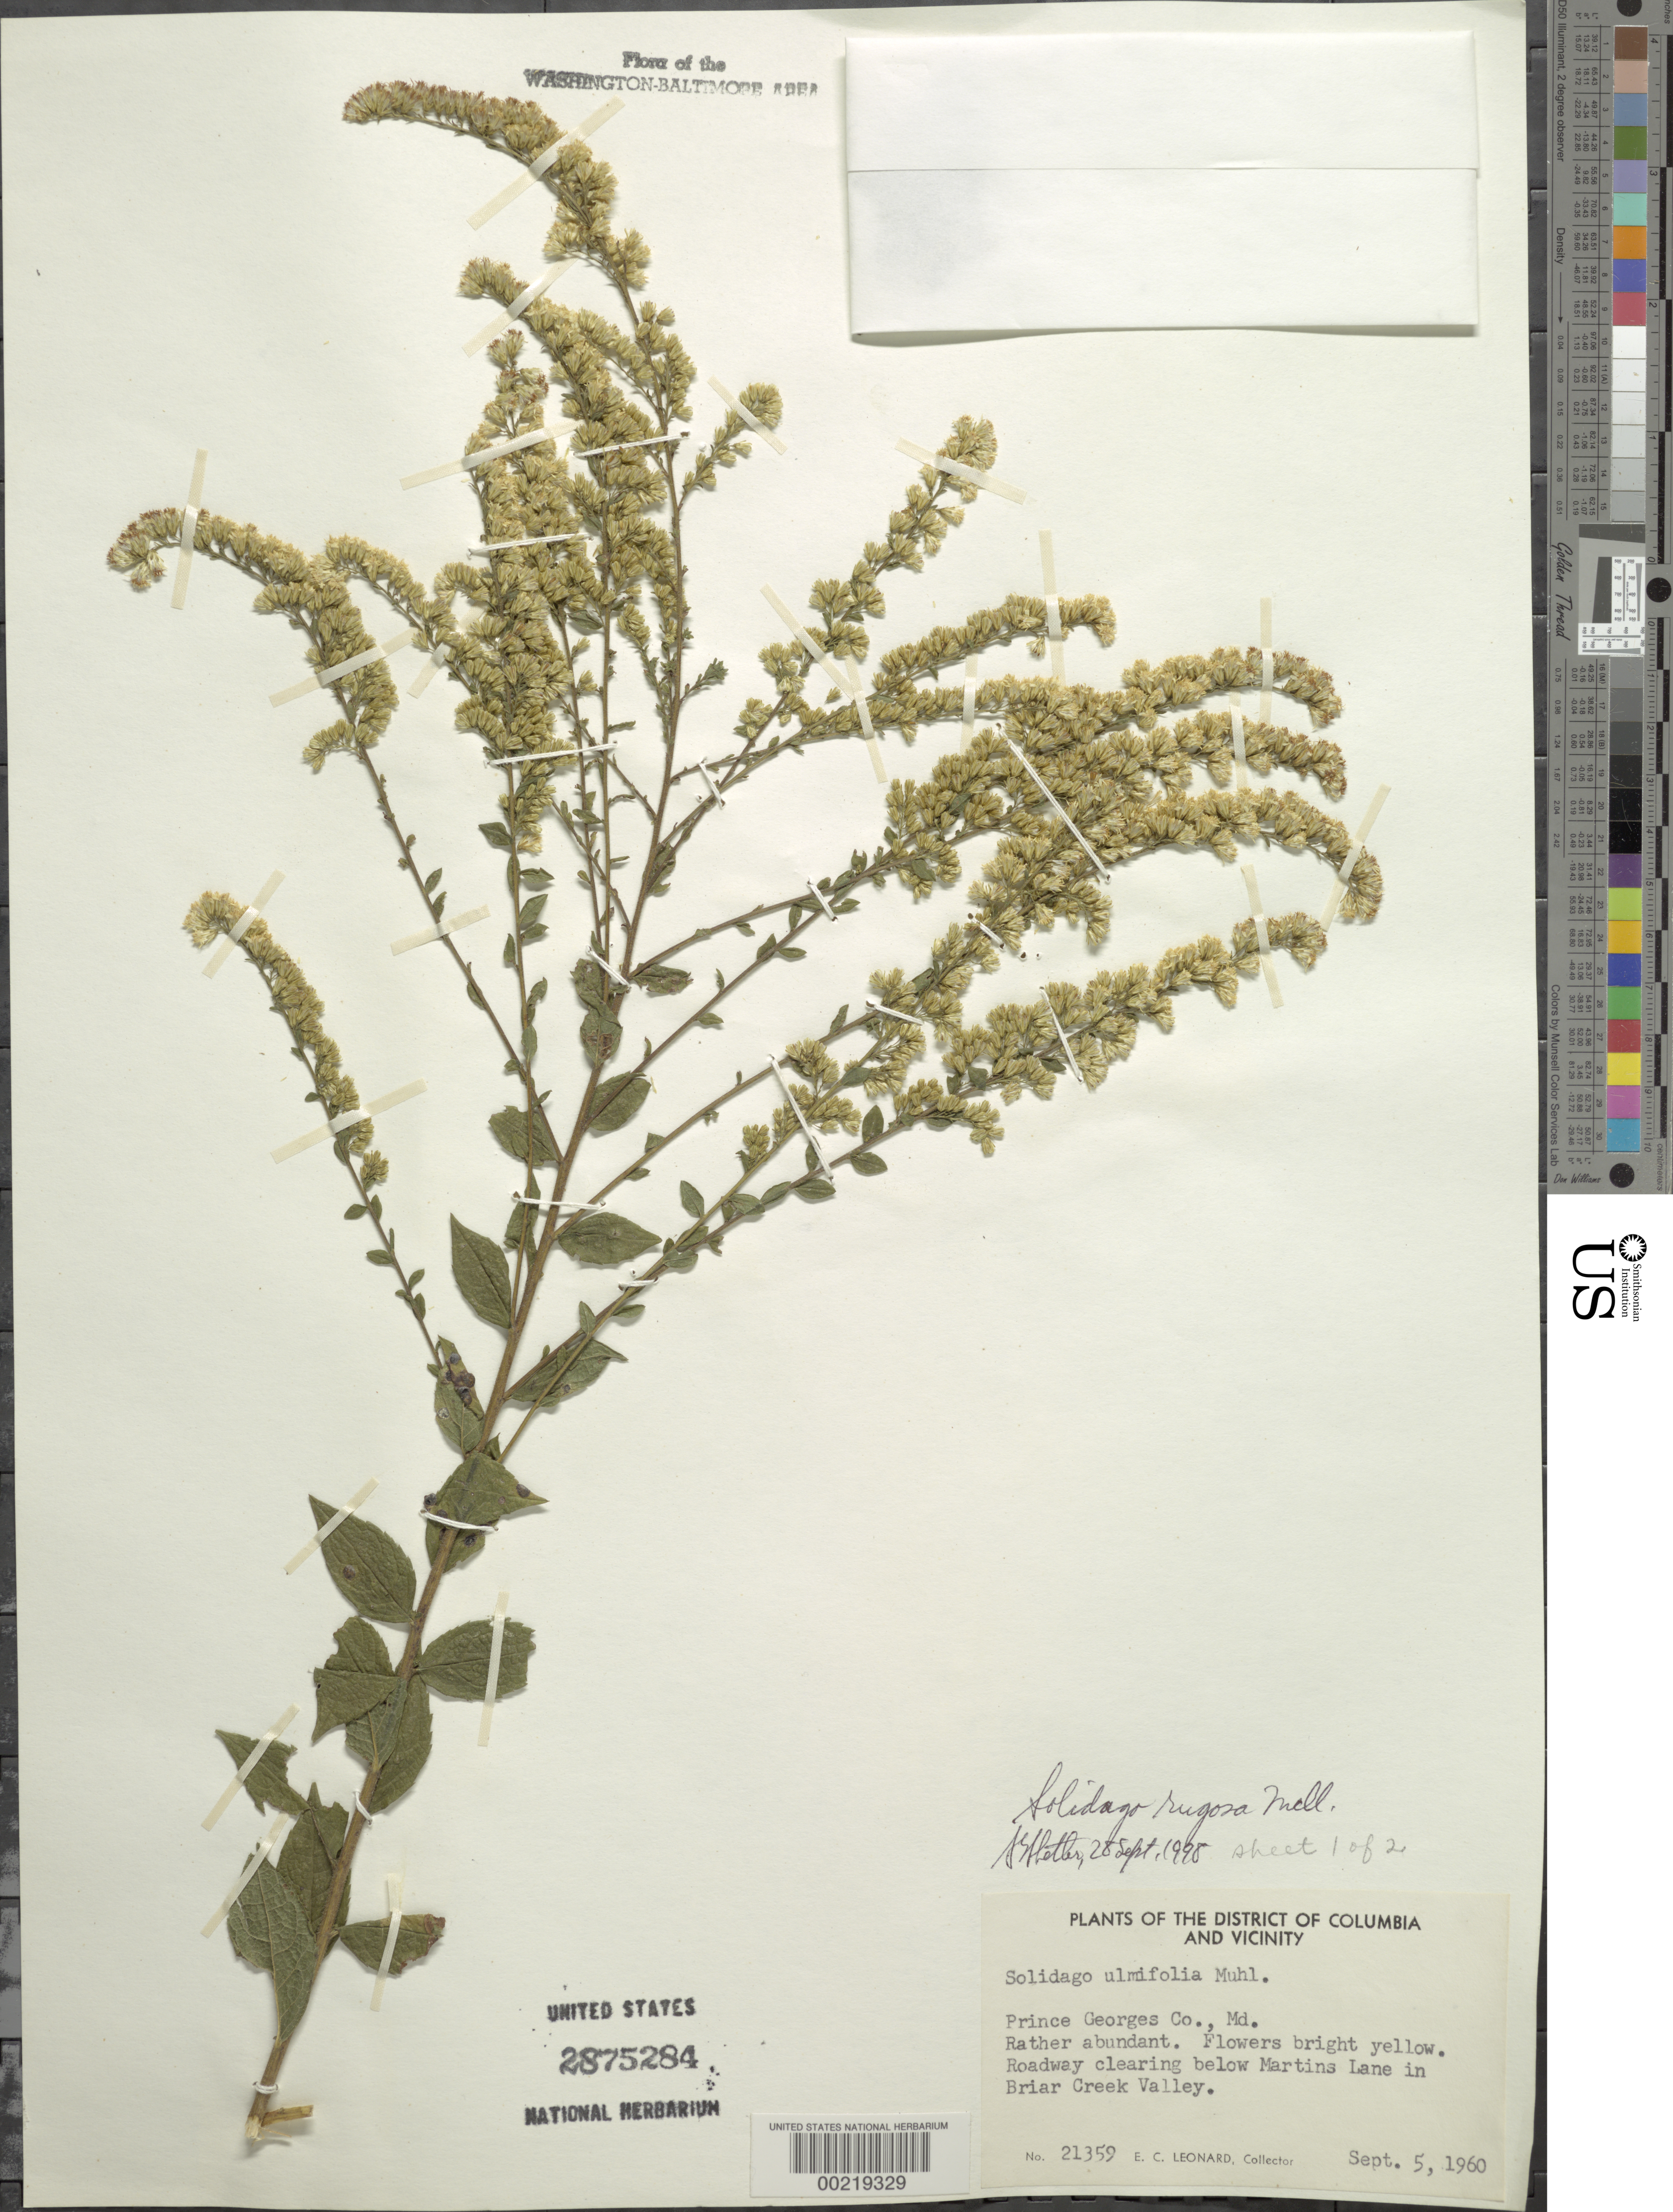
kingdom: Plantae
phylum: Tracheophyta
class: Magnoliopsida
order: Asterales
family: Asteraceae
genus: Solidago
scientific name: Solidago rugosa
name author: Mill.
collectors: E. C. Leonard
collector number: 21359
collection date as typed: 05 Sep 1960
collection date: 1960-09-05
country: United States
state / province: Maryland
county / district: Prince George's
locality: Briar Ditch Valley below Martins Lane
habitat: Weedy roadside clearing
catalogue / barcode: US 2375284